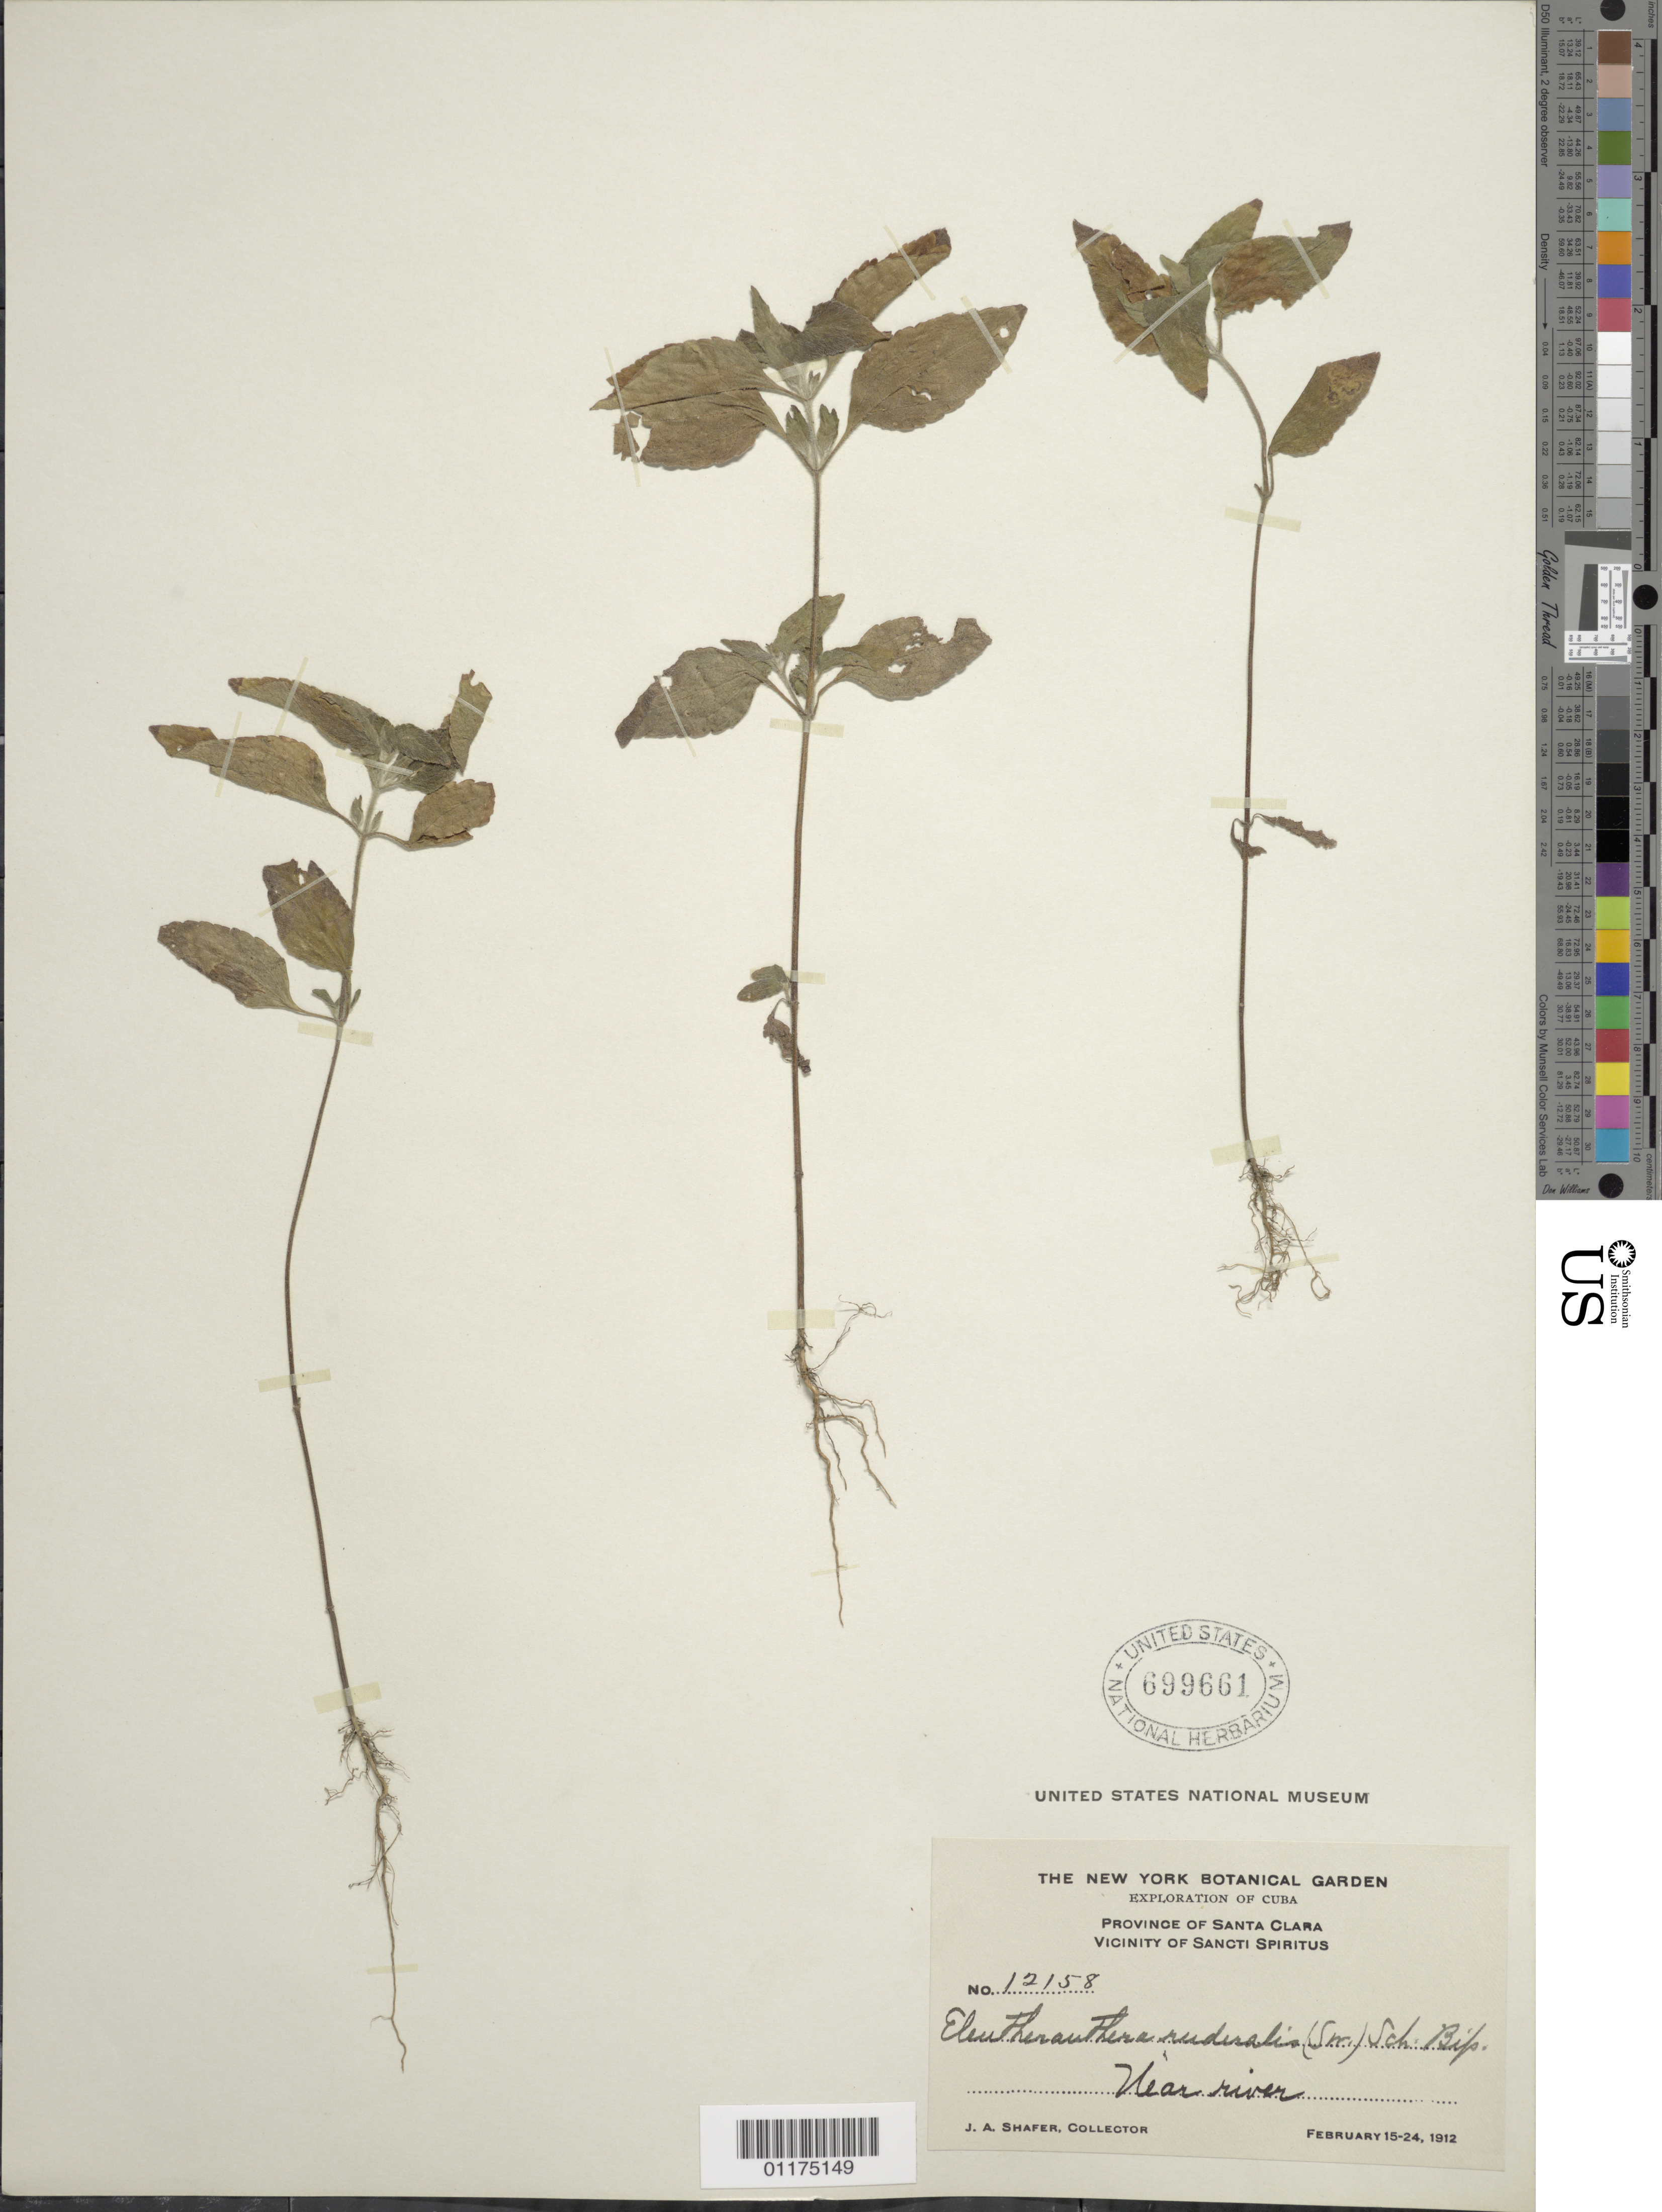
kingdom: Plantae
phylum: Tracheophyta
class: Magnoliopsida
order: Asterales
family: Asteraceae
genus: Eleutheranthera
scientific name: Eleutheranthera ruderalis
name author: (Sw.) Sch. Bip.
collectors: J. A. Shafer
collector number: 12158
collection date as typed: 15 Feb 1912 to 24 Feb 1912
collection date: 1912-02-15/1912-02-24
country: Cuba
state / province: Sancti Spiritus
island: Cuba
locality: Province of Santa Clara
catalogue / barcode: US 699661